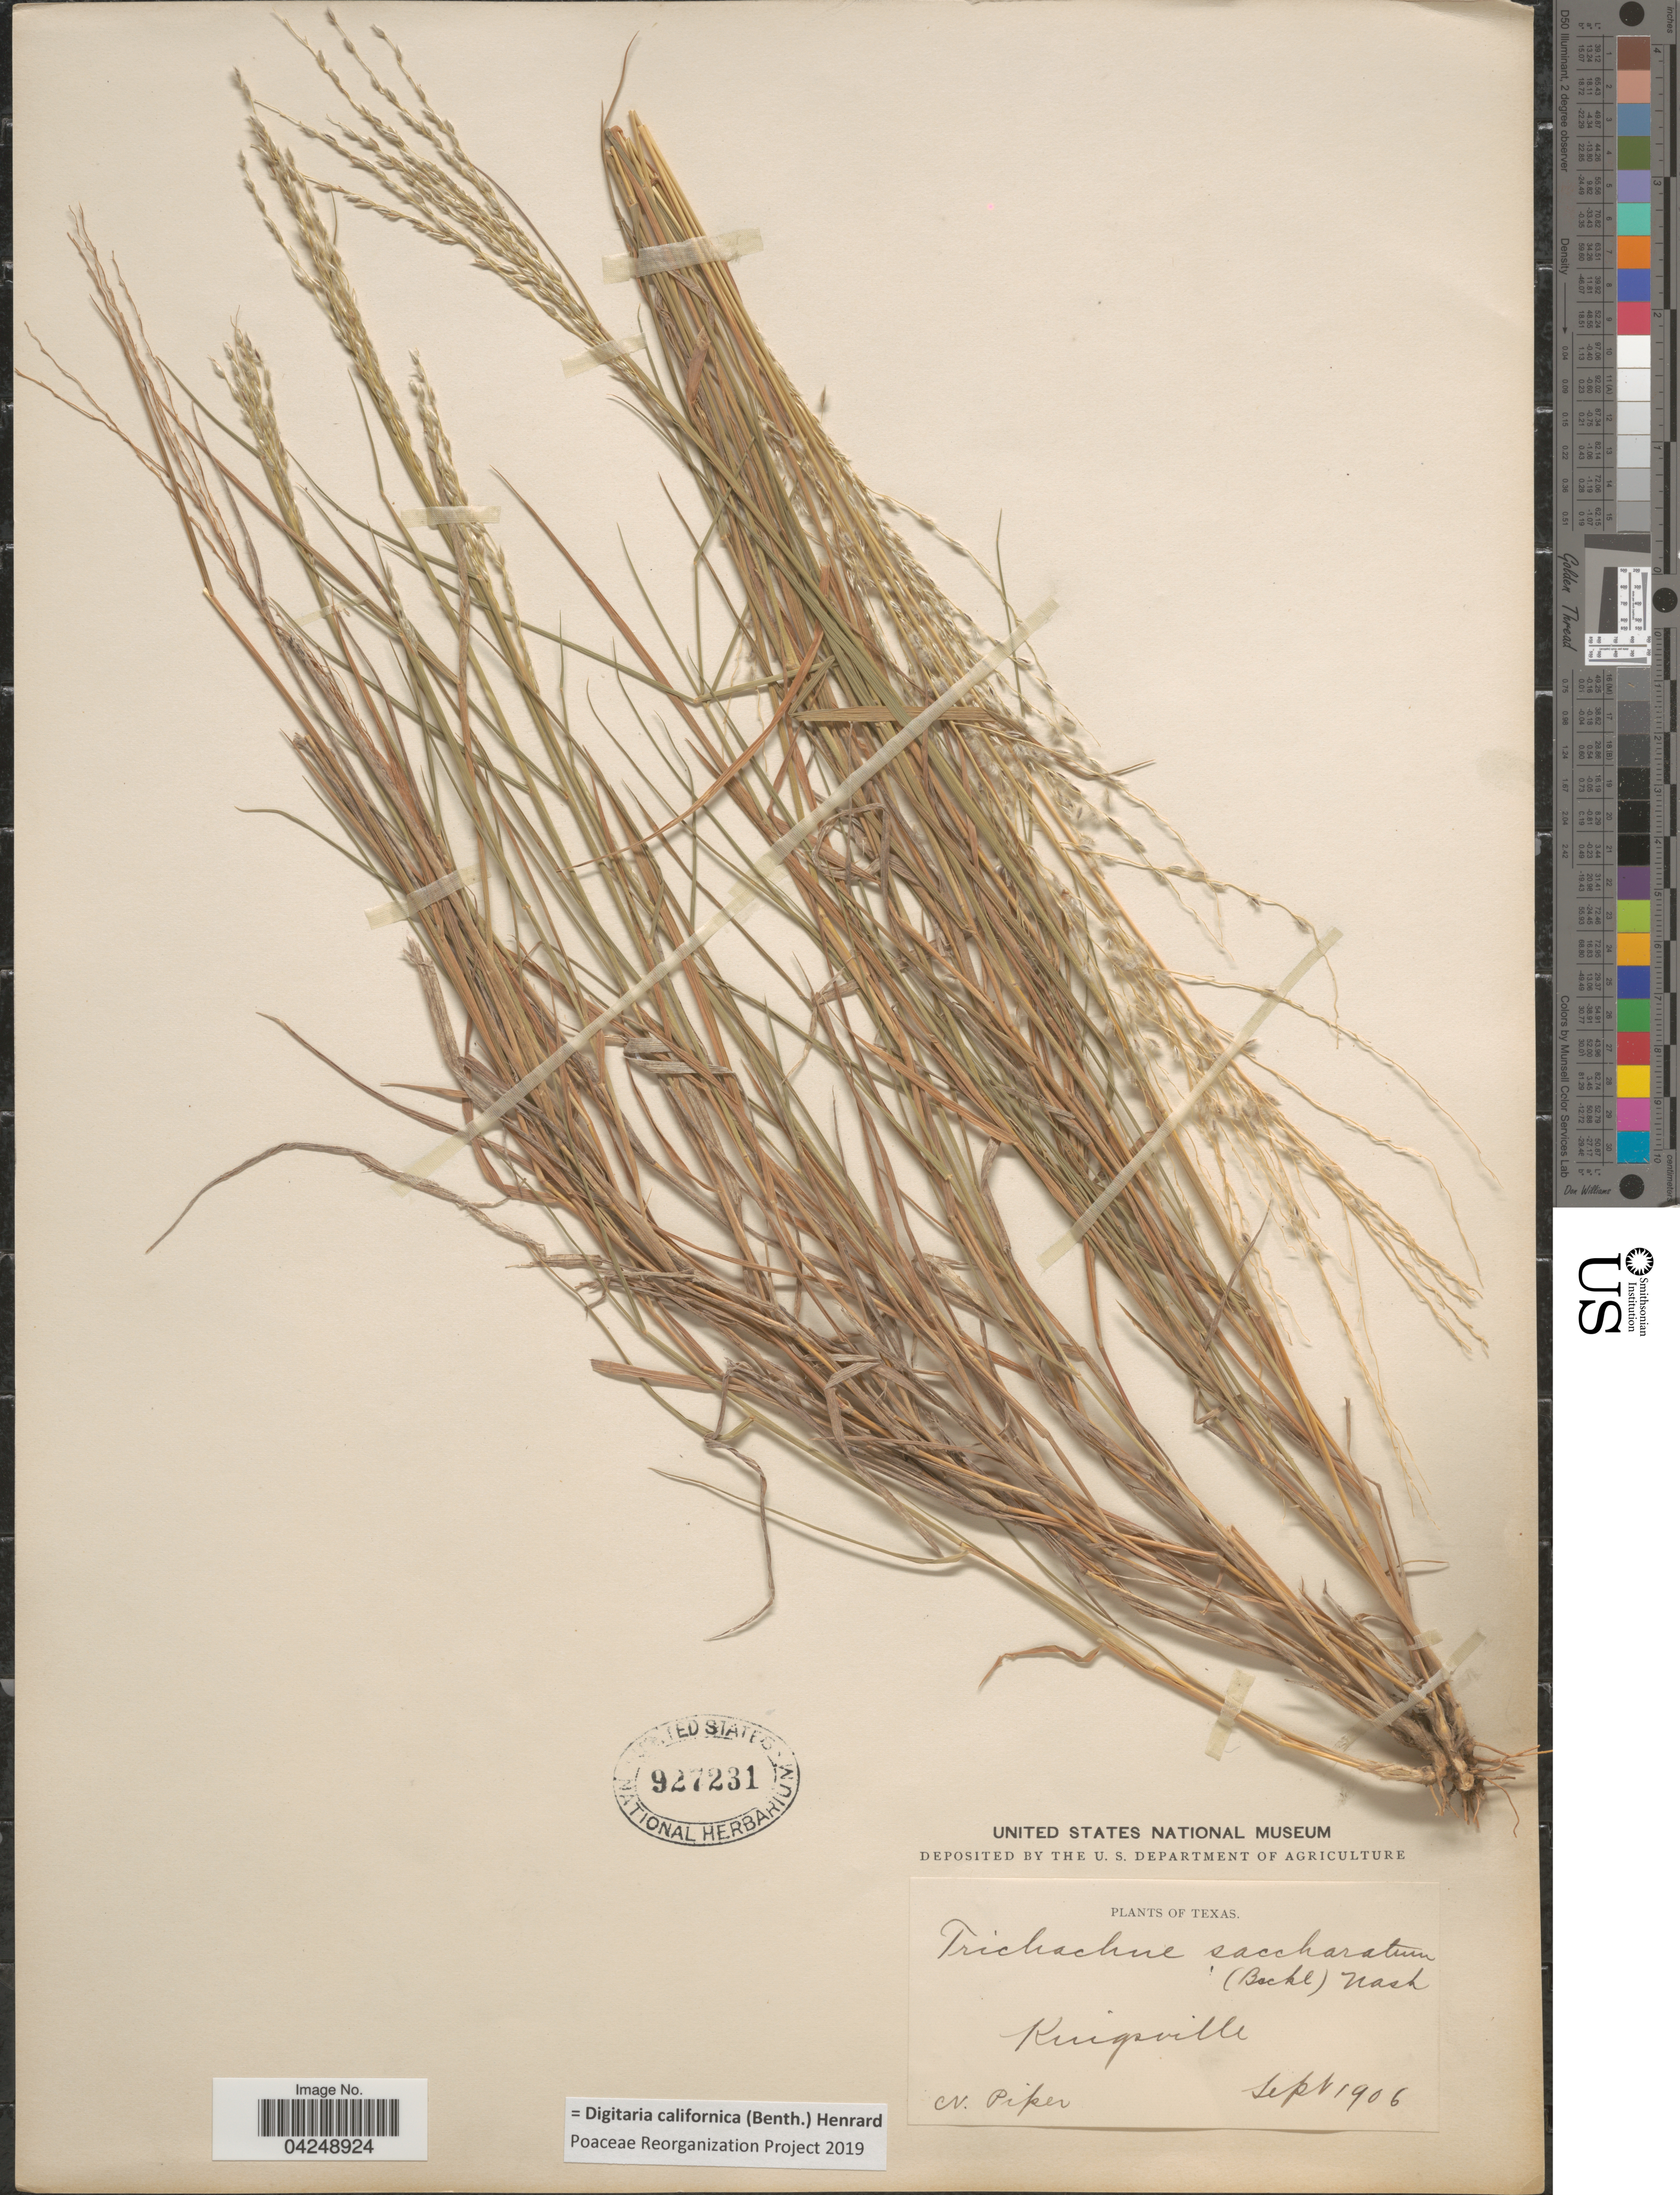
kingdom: Plantae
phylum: Tracheophyta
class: Liliopsida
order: Poales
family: Poaceae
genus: Digitaria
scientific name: Digitaria californica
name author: (Benth.) Henr.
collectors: C. V. Piper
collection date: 1906-09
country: United States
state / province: Texas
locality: Kingsville.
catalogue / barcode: US 927231